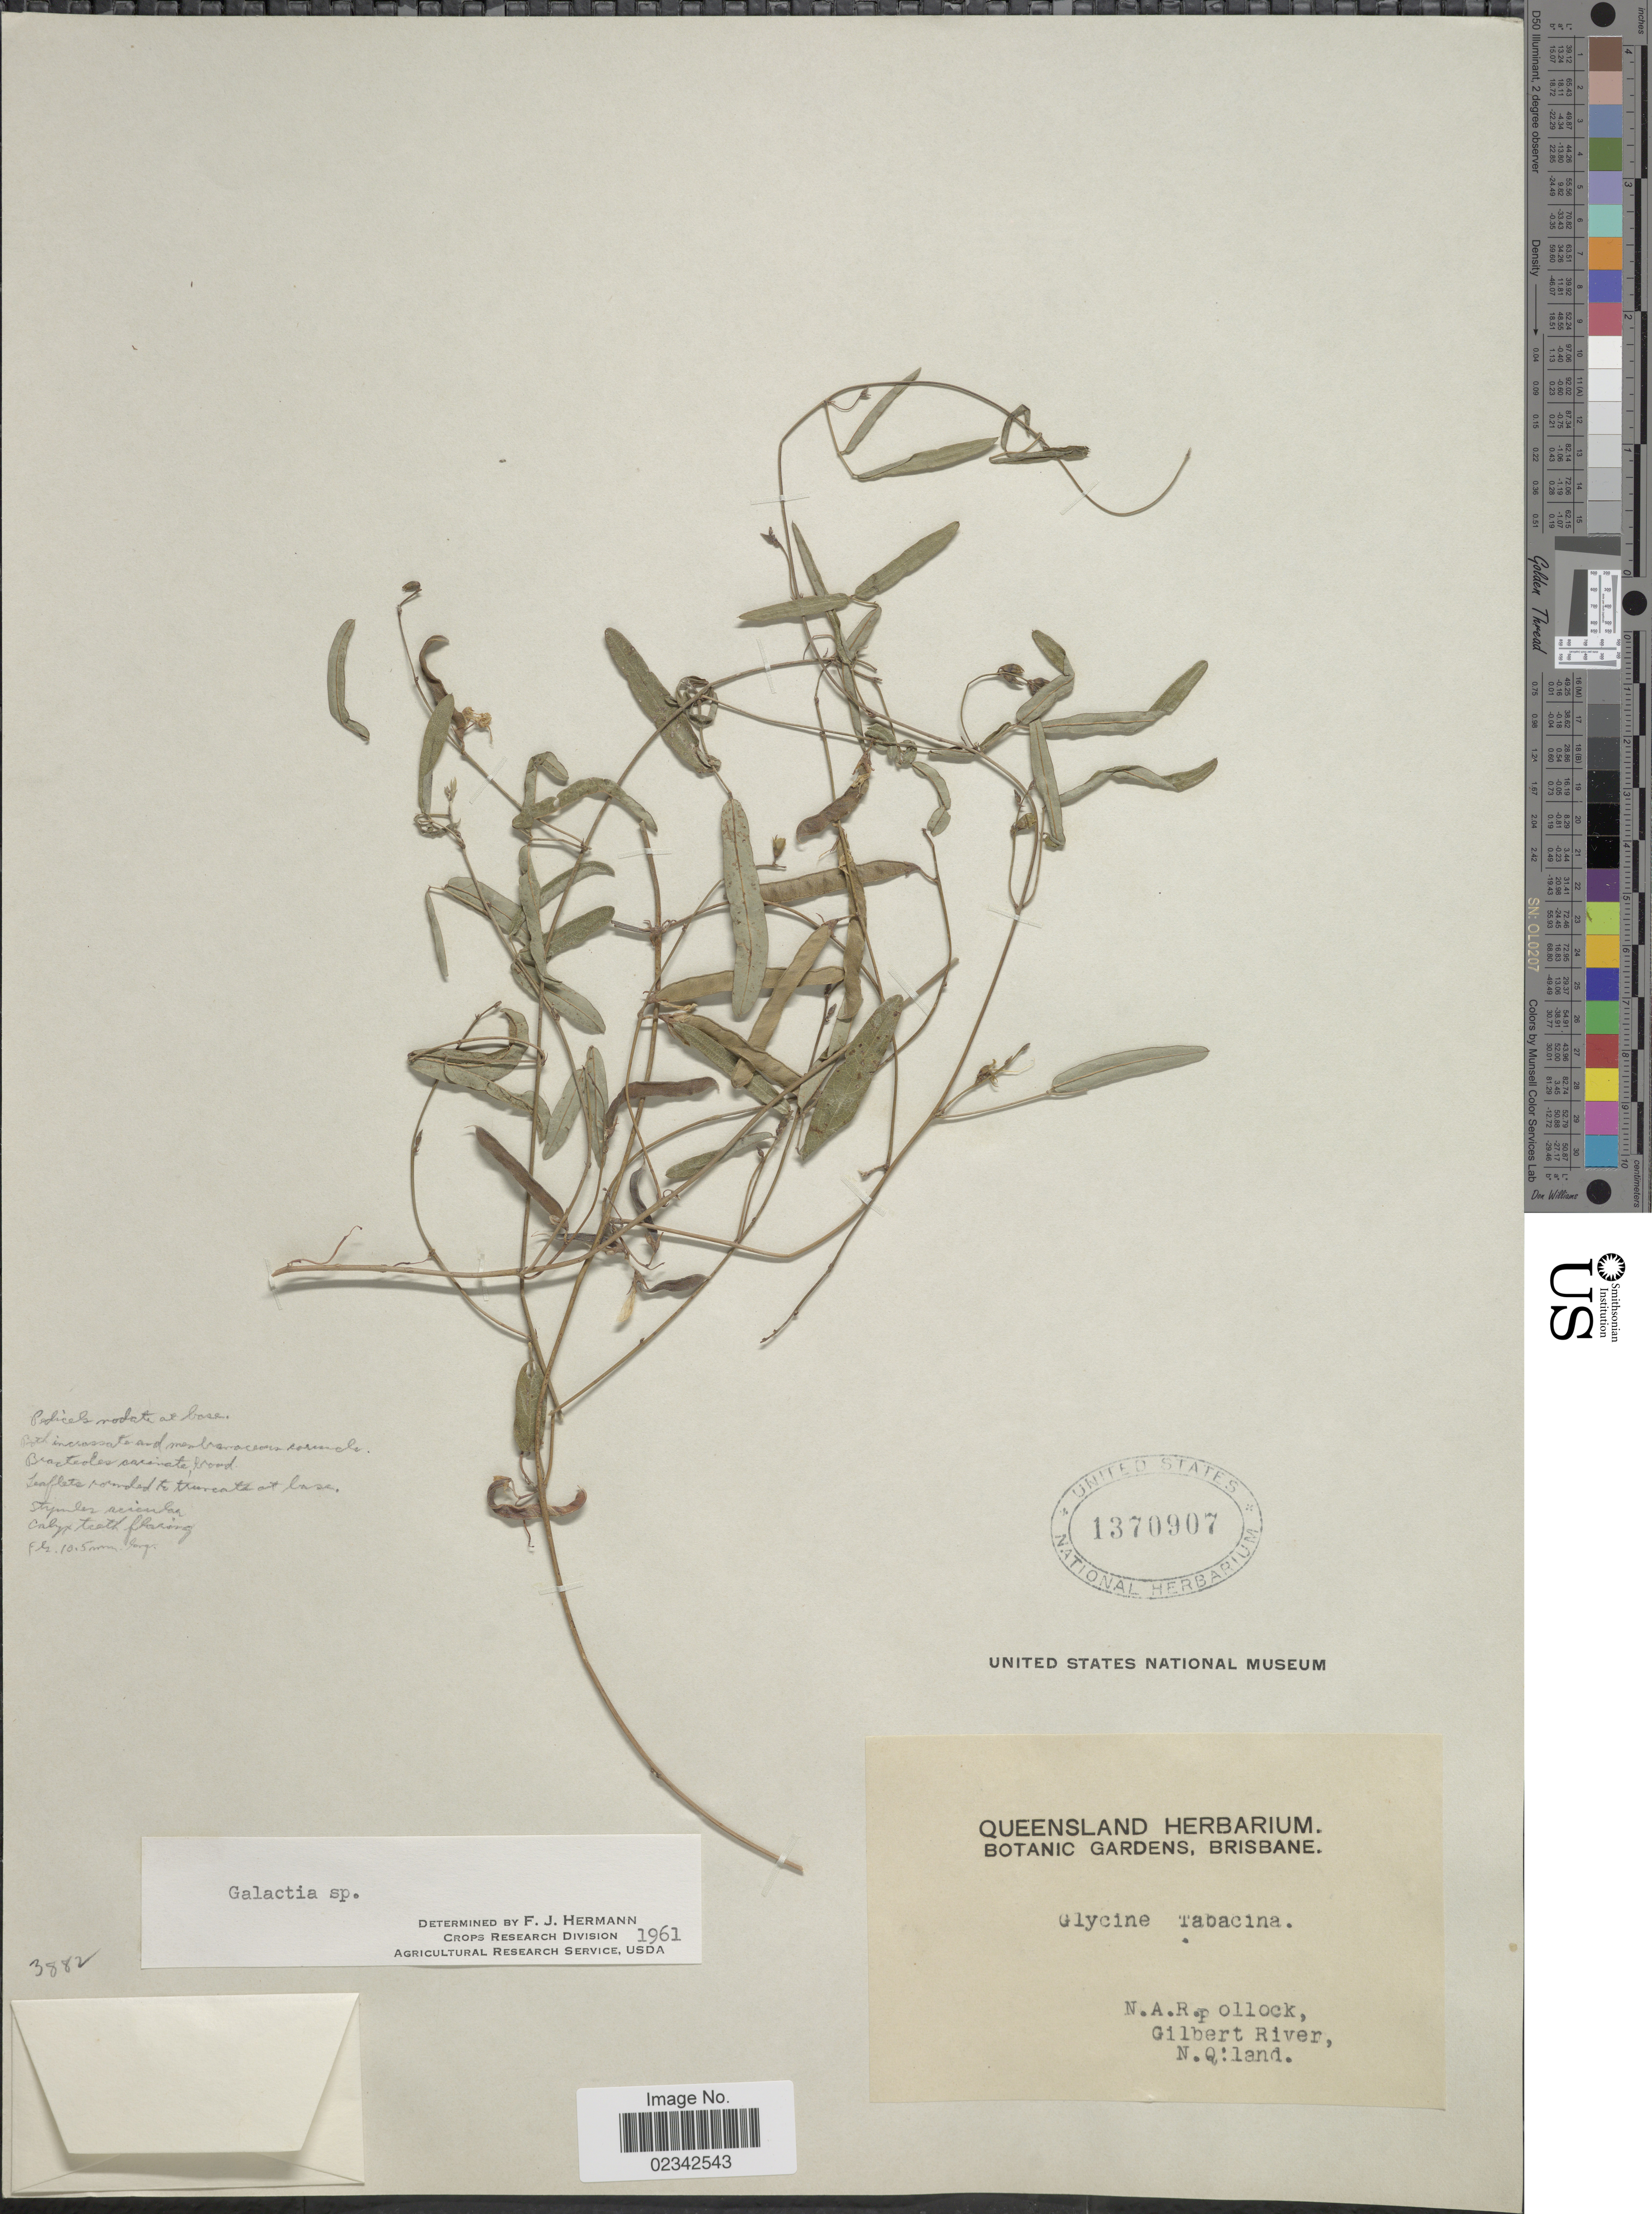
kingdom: Plantae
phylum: Tracheophyta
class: Magnoliopsida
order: Fabales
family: Fabaceae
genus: Galactia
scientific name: Galactia sp.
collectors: Queensland Herbarium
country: Australia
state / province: Queensland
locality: N.A.R. Pollock, Gilbert River, N.Q:land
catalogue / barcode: US 1370907